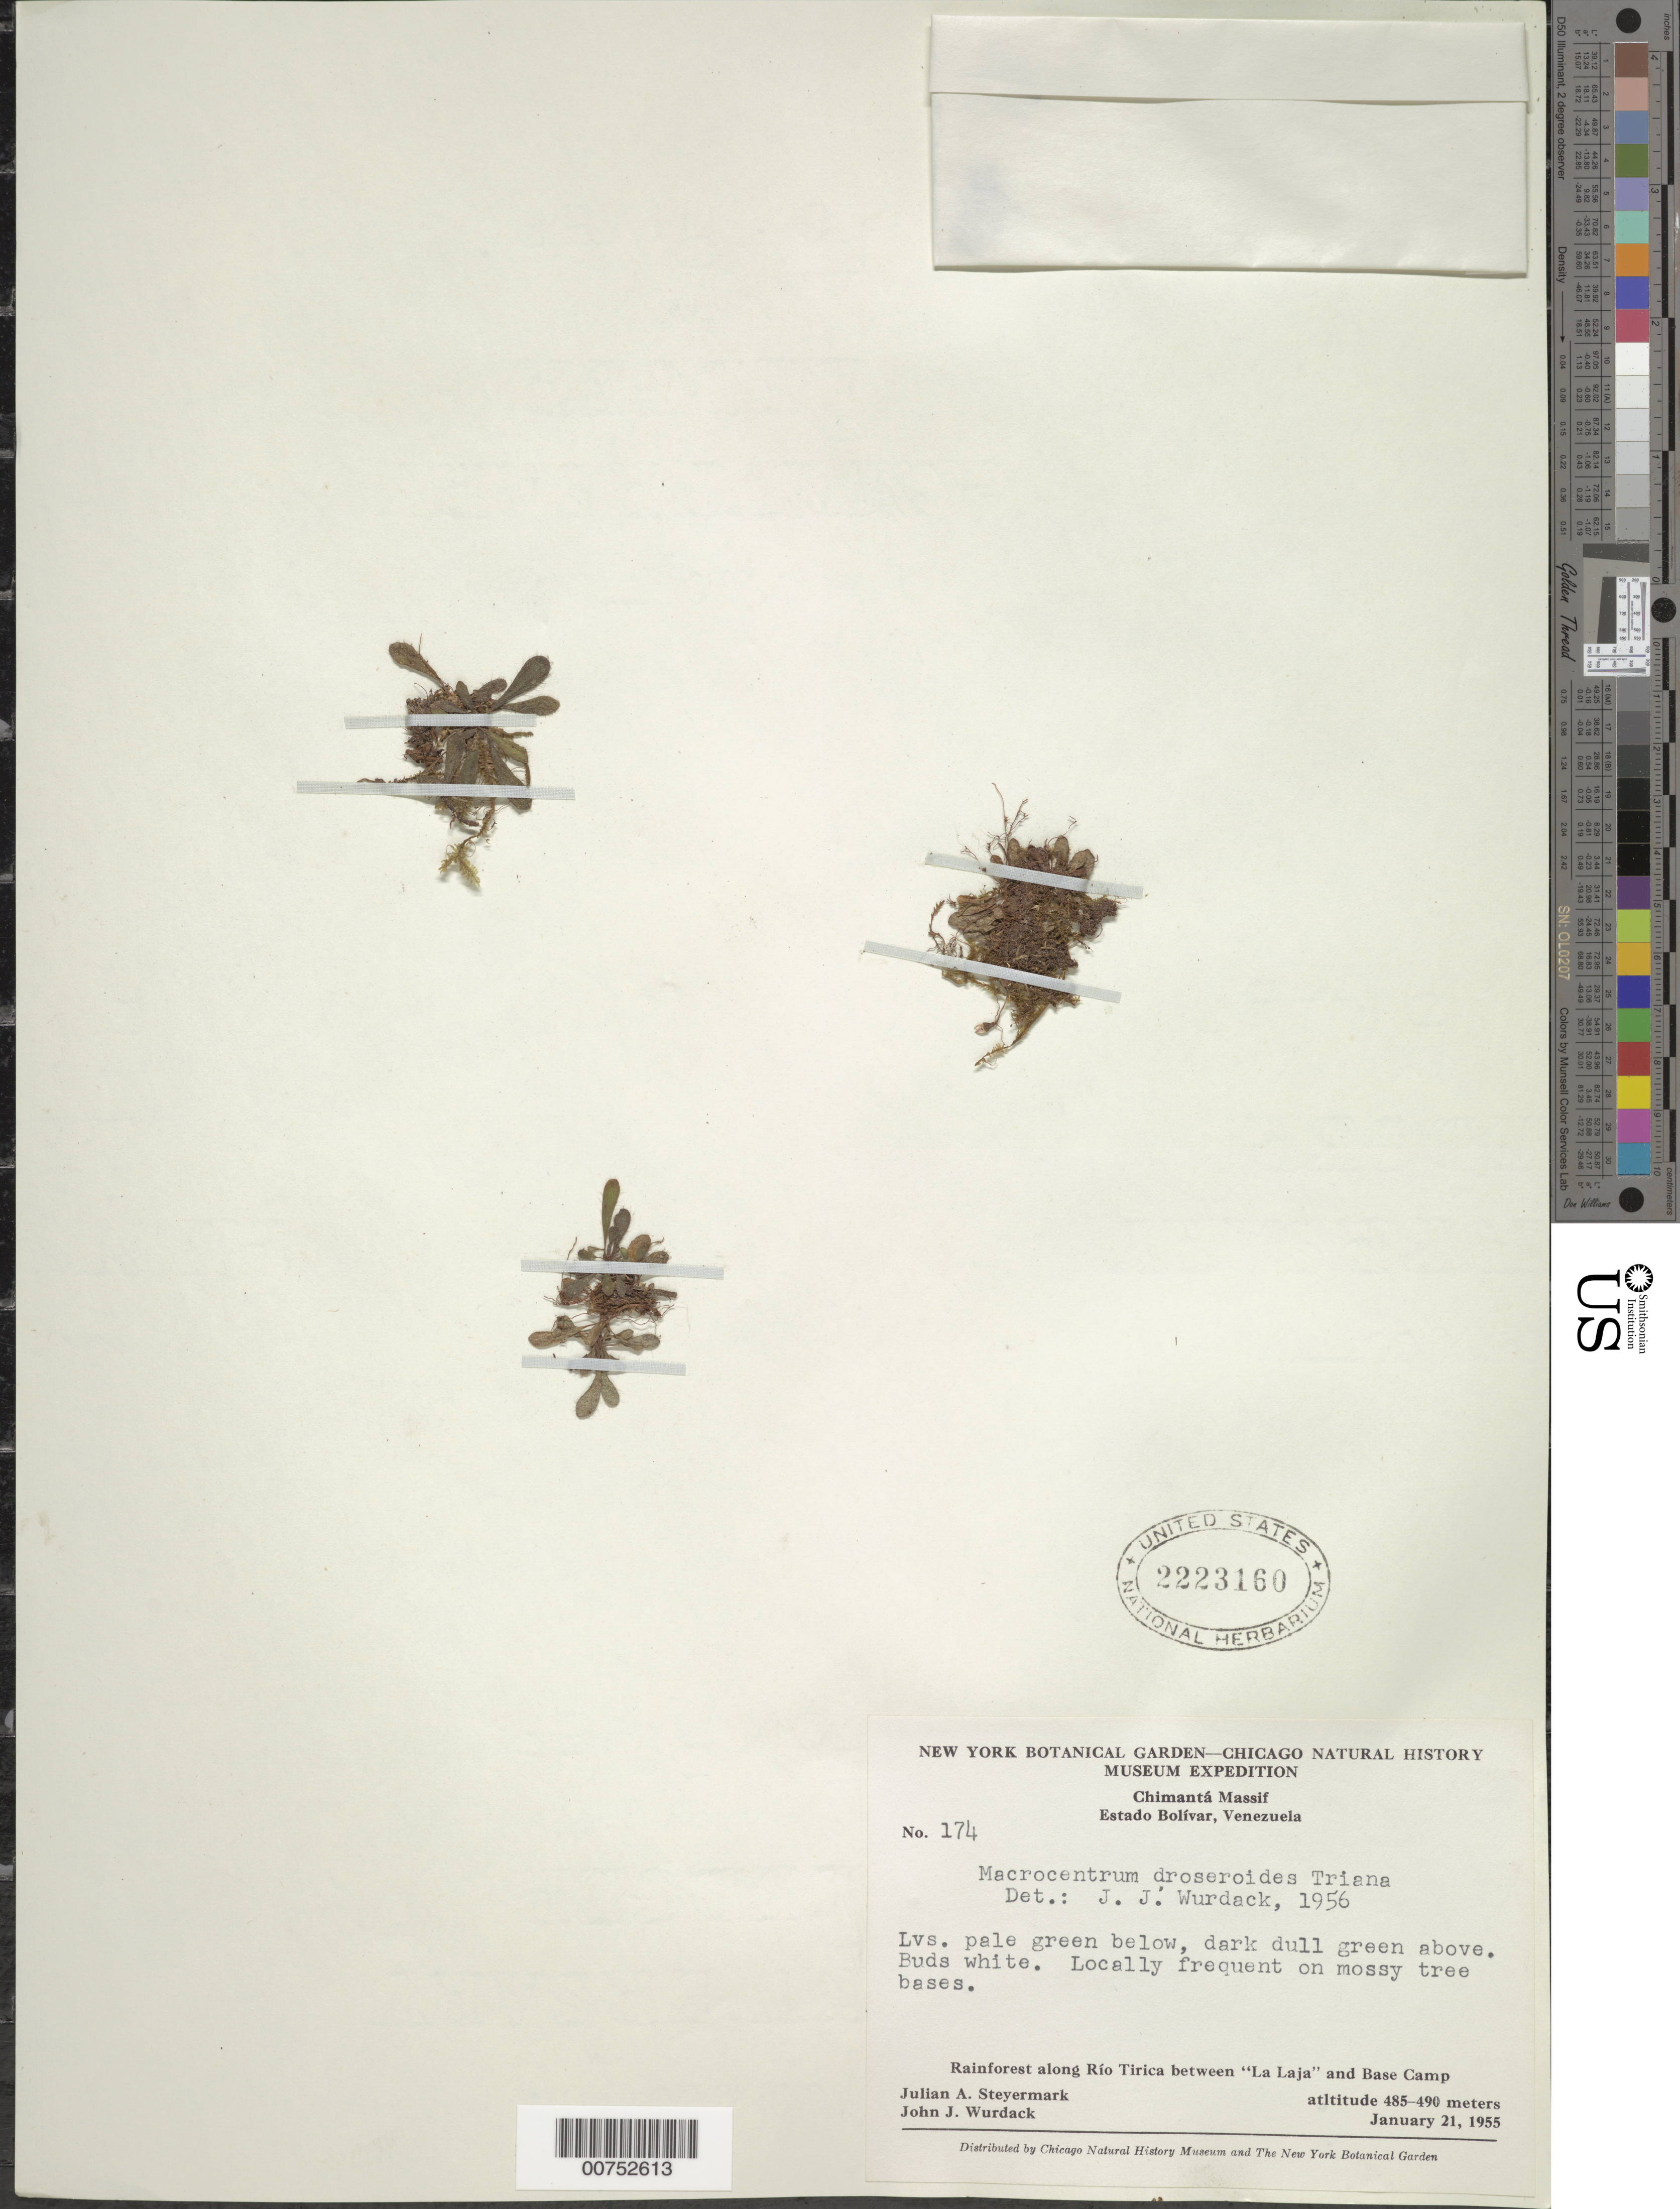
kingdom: Plantae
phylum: Tracheophyta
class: Magnoliopsida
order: Myrtales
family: Melastomataceae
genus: Macrocentrum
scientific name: Macrocentrum droseroides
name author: Triana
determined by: Wurdack, John J., (US), US (UNITED STATES)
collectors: J. Steyermark & J. J. Wurdack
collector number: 55 174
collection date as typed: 21-Jan-55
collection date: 1955-01-21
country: Venezuela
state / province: Bolívar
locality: Chimantá Massif, along Río Tirica between "La Laja" & base camp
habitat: Rainforest; on mossy tree bases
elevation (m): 485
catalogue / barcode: US 2223160